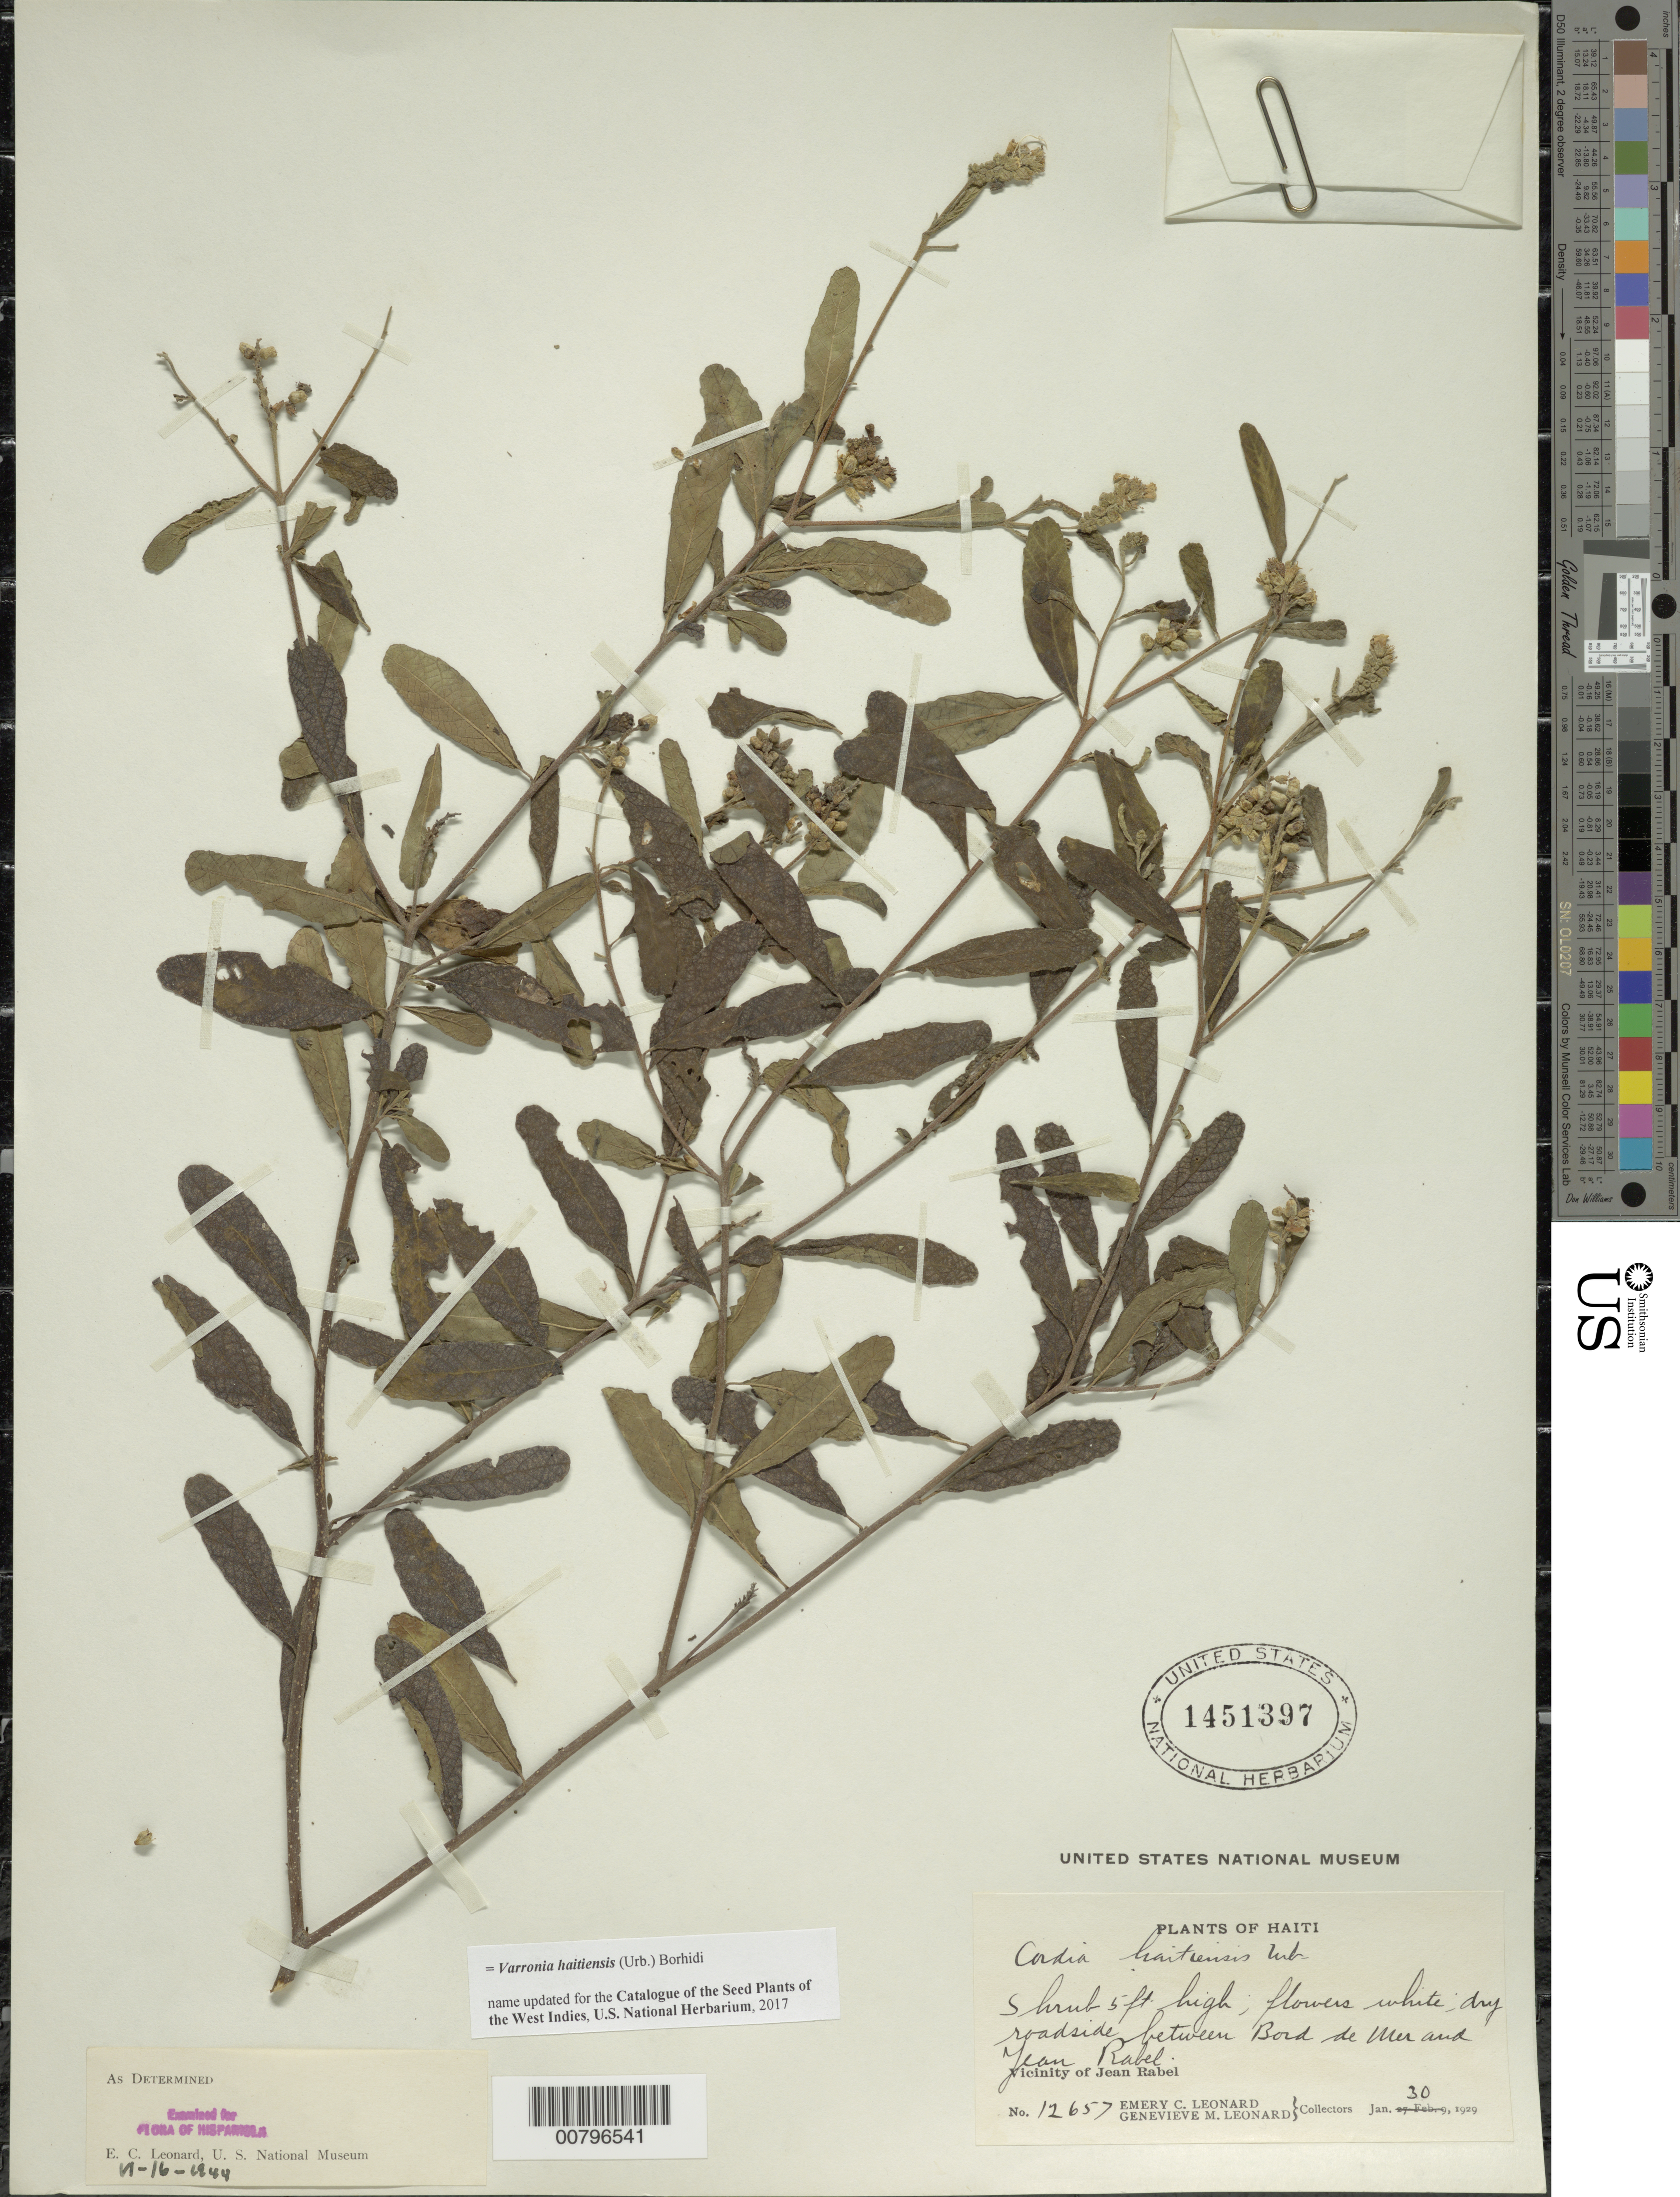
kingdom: Plantae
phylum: Tracheophyta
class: Magnoliopsida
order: Boraginales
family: Cordiaceae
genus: Varronia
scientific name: Varronia haitiensis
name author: (Urb.) Borhidi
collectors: E. C. Leonard & G. M. Leonard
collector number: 12657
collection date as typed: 30 Jan 1929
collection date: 1929-01-30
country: Haiti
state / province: Nord-Óuest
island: Hispaniola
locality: Vicinity of Jean Rabel, between Bord de Mer and Jean Rabel.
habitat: Dry roadside.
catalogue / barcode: US 1451397